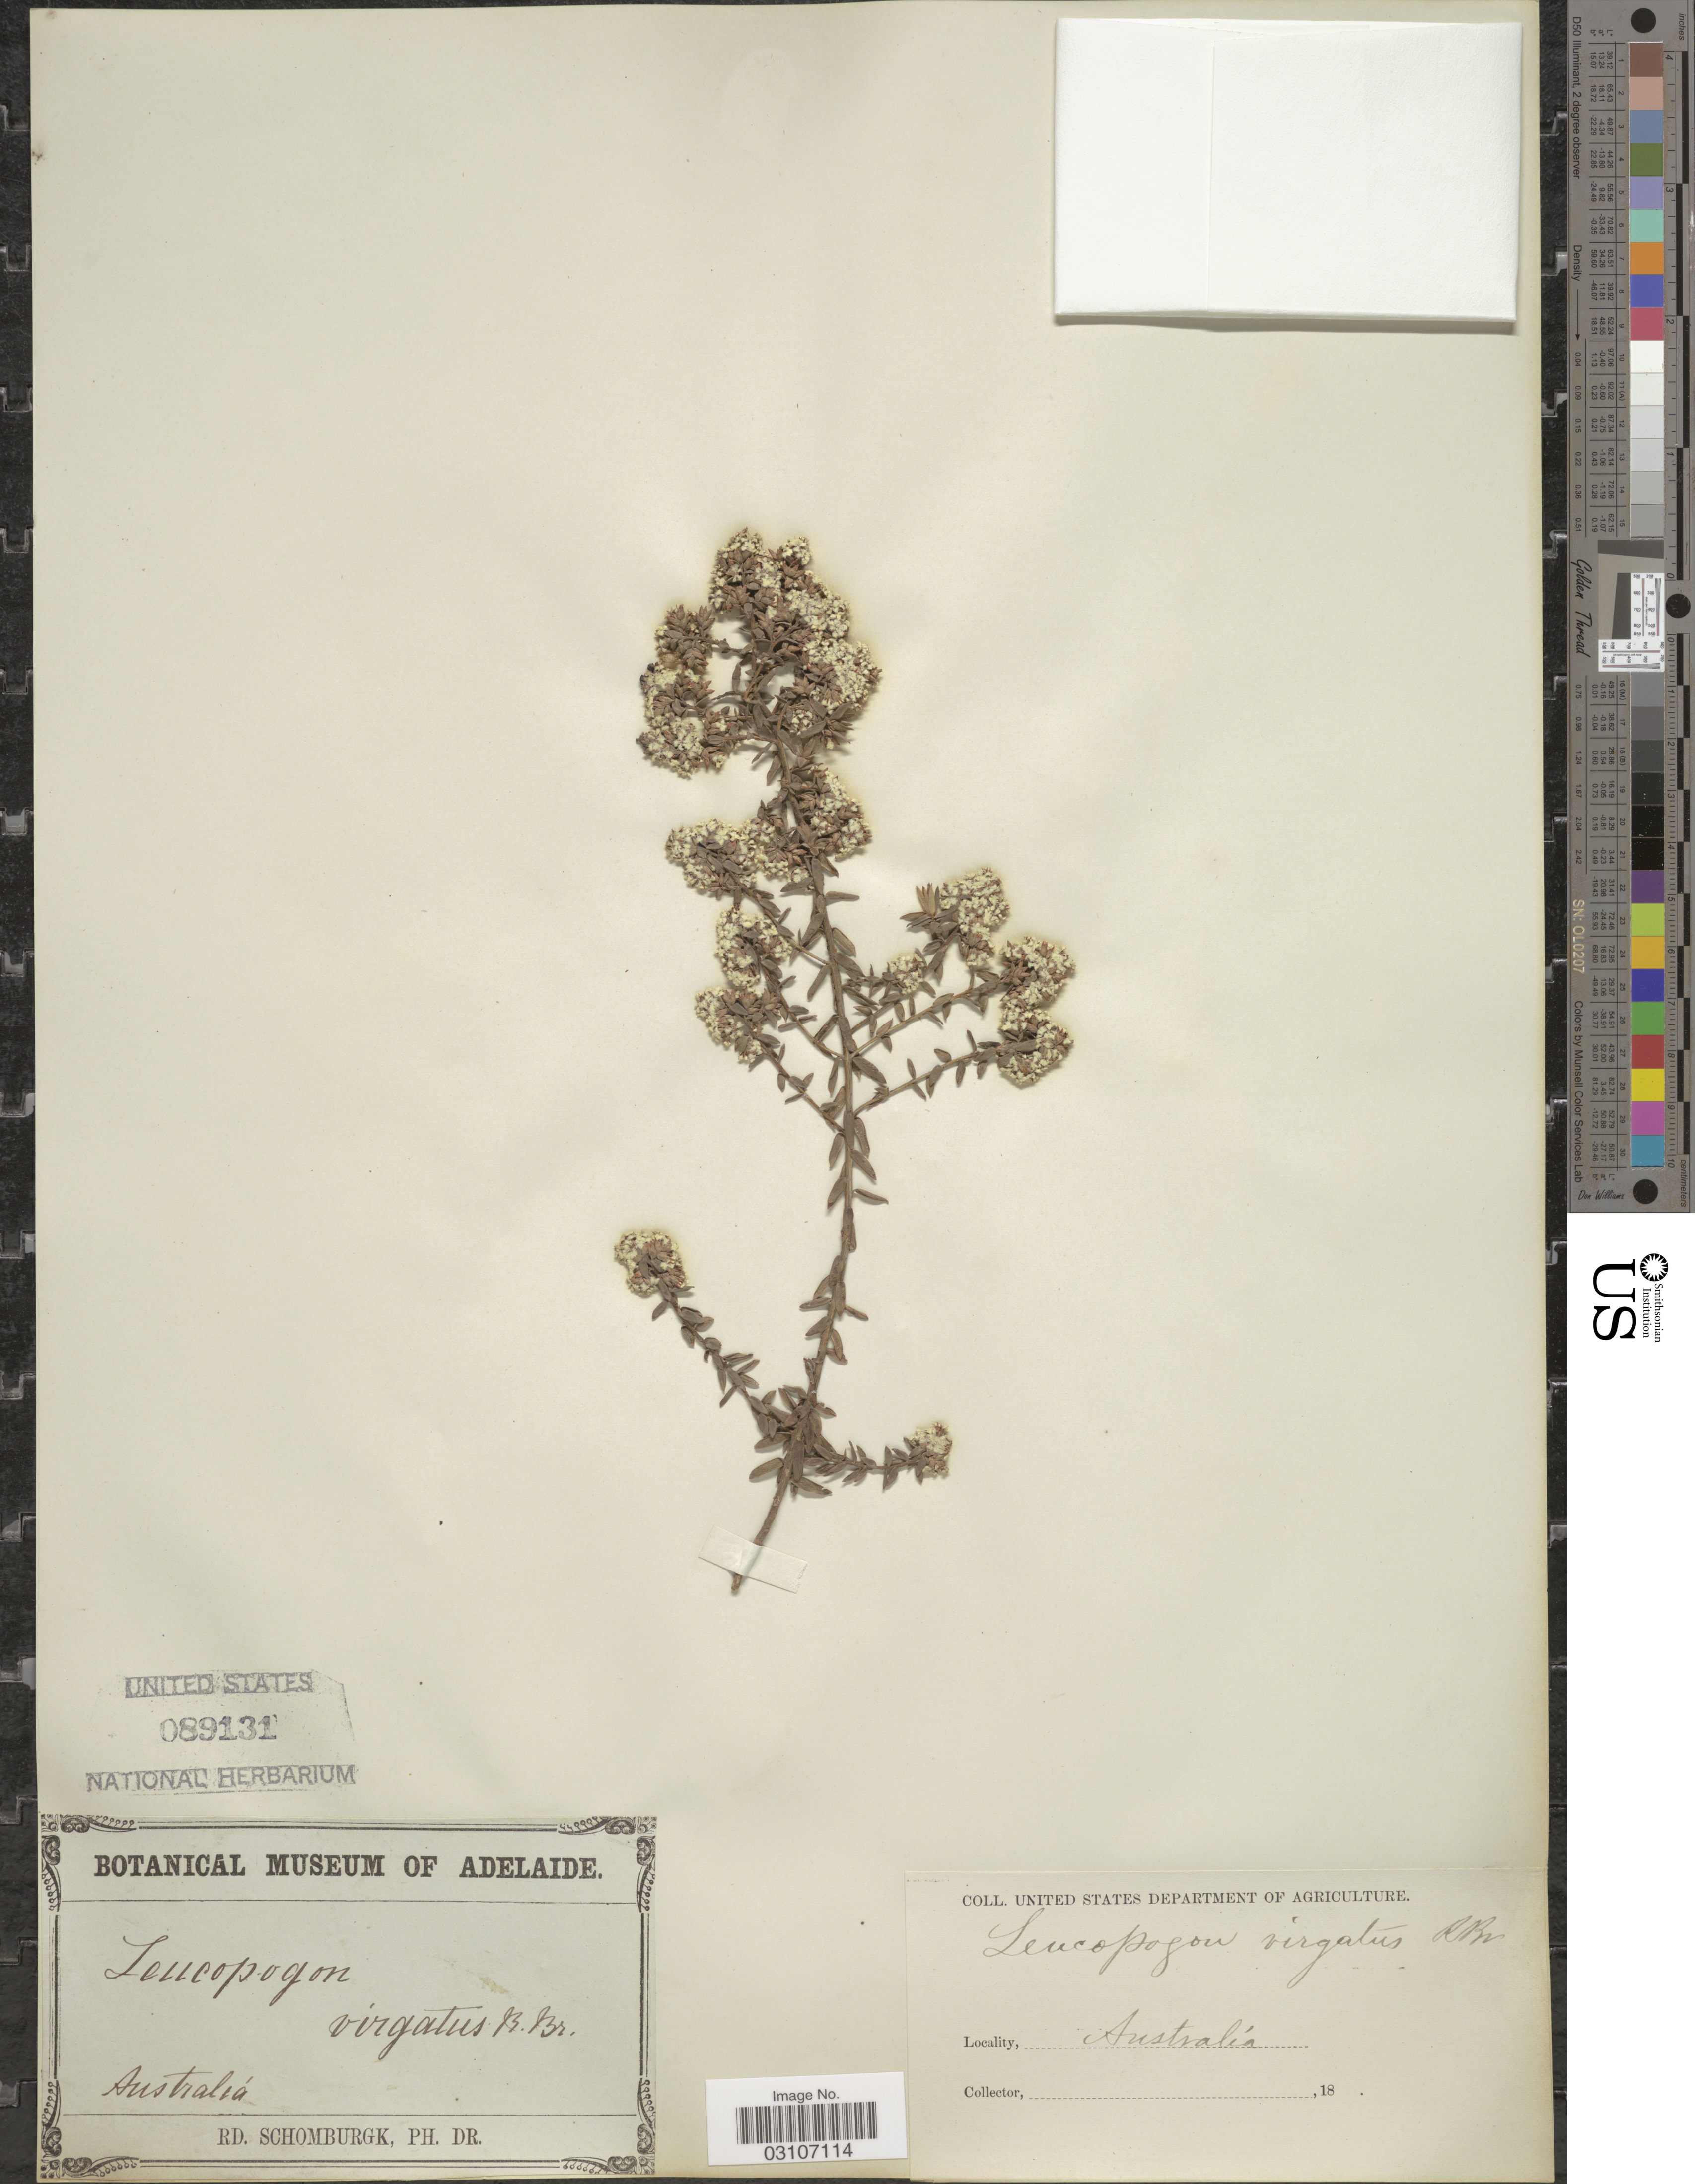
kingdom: Plantae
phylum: Tracheophyta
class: Magnoliopsida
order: Ericales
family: Ericaceae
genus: Leucopogon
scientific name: Leucopogon virgatus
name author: R. Br.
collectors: M. R. Schomburgk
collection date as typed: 18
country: Australia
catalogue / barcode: US 89131